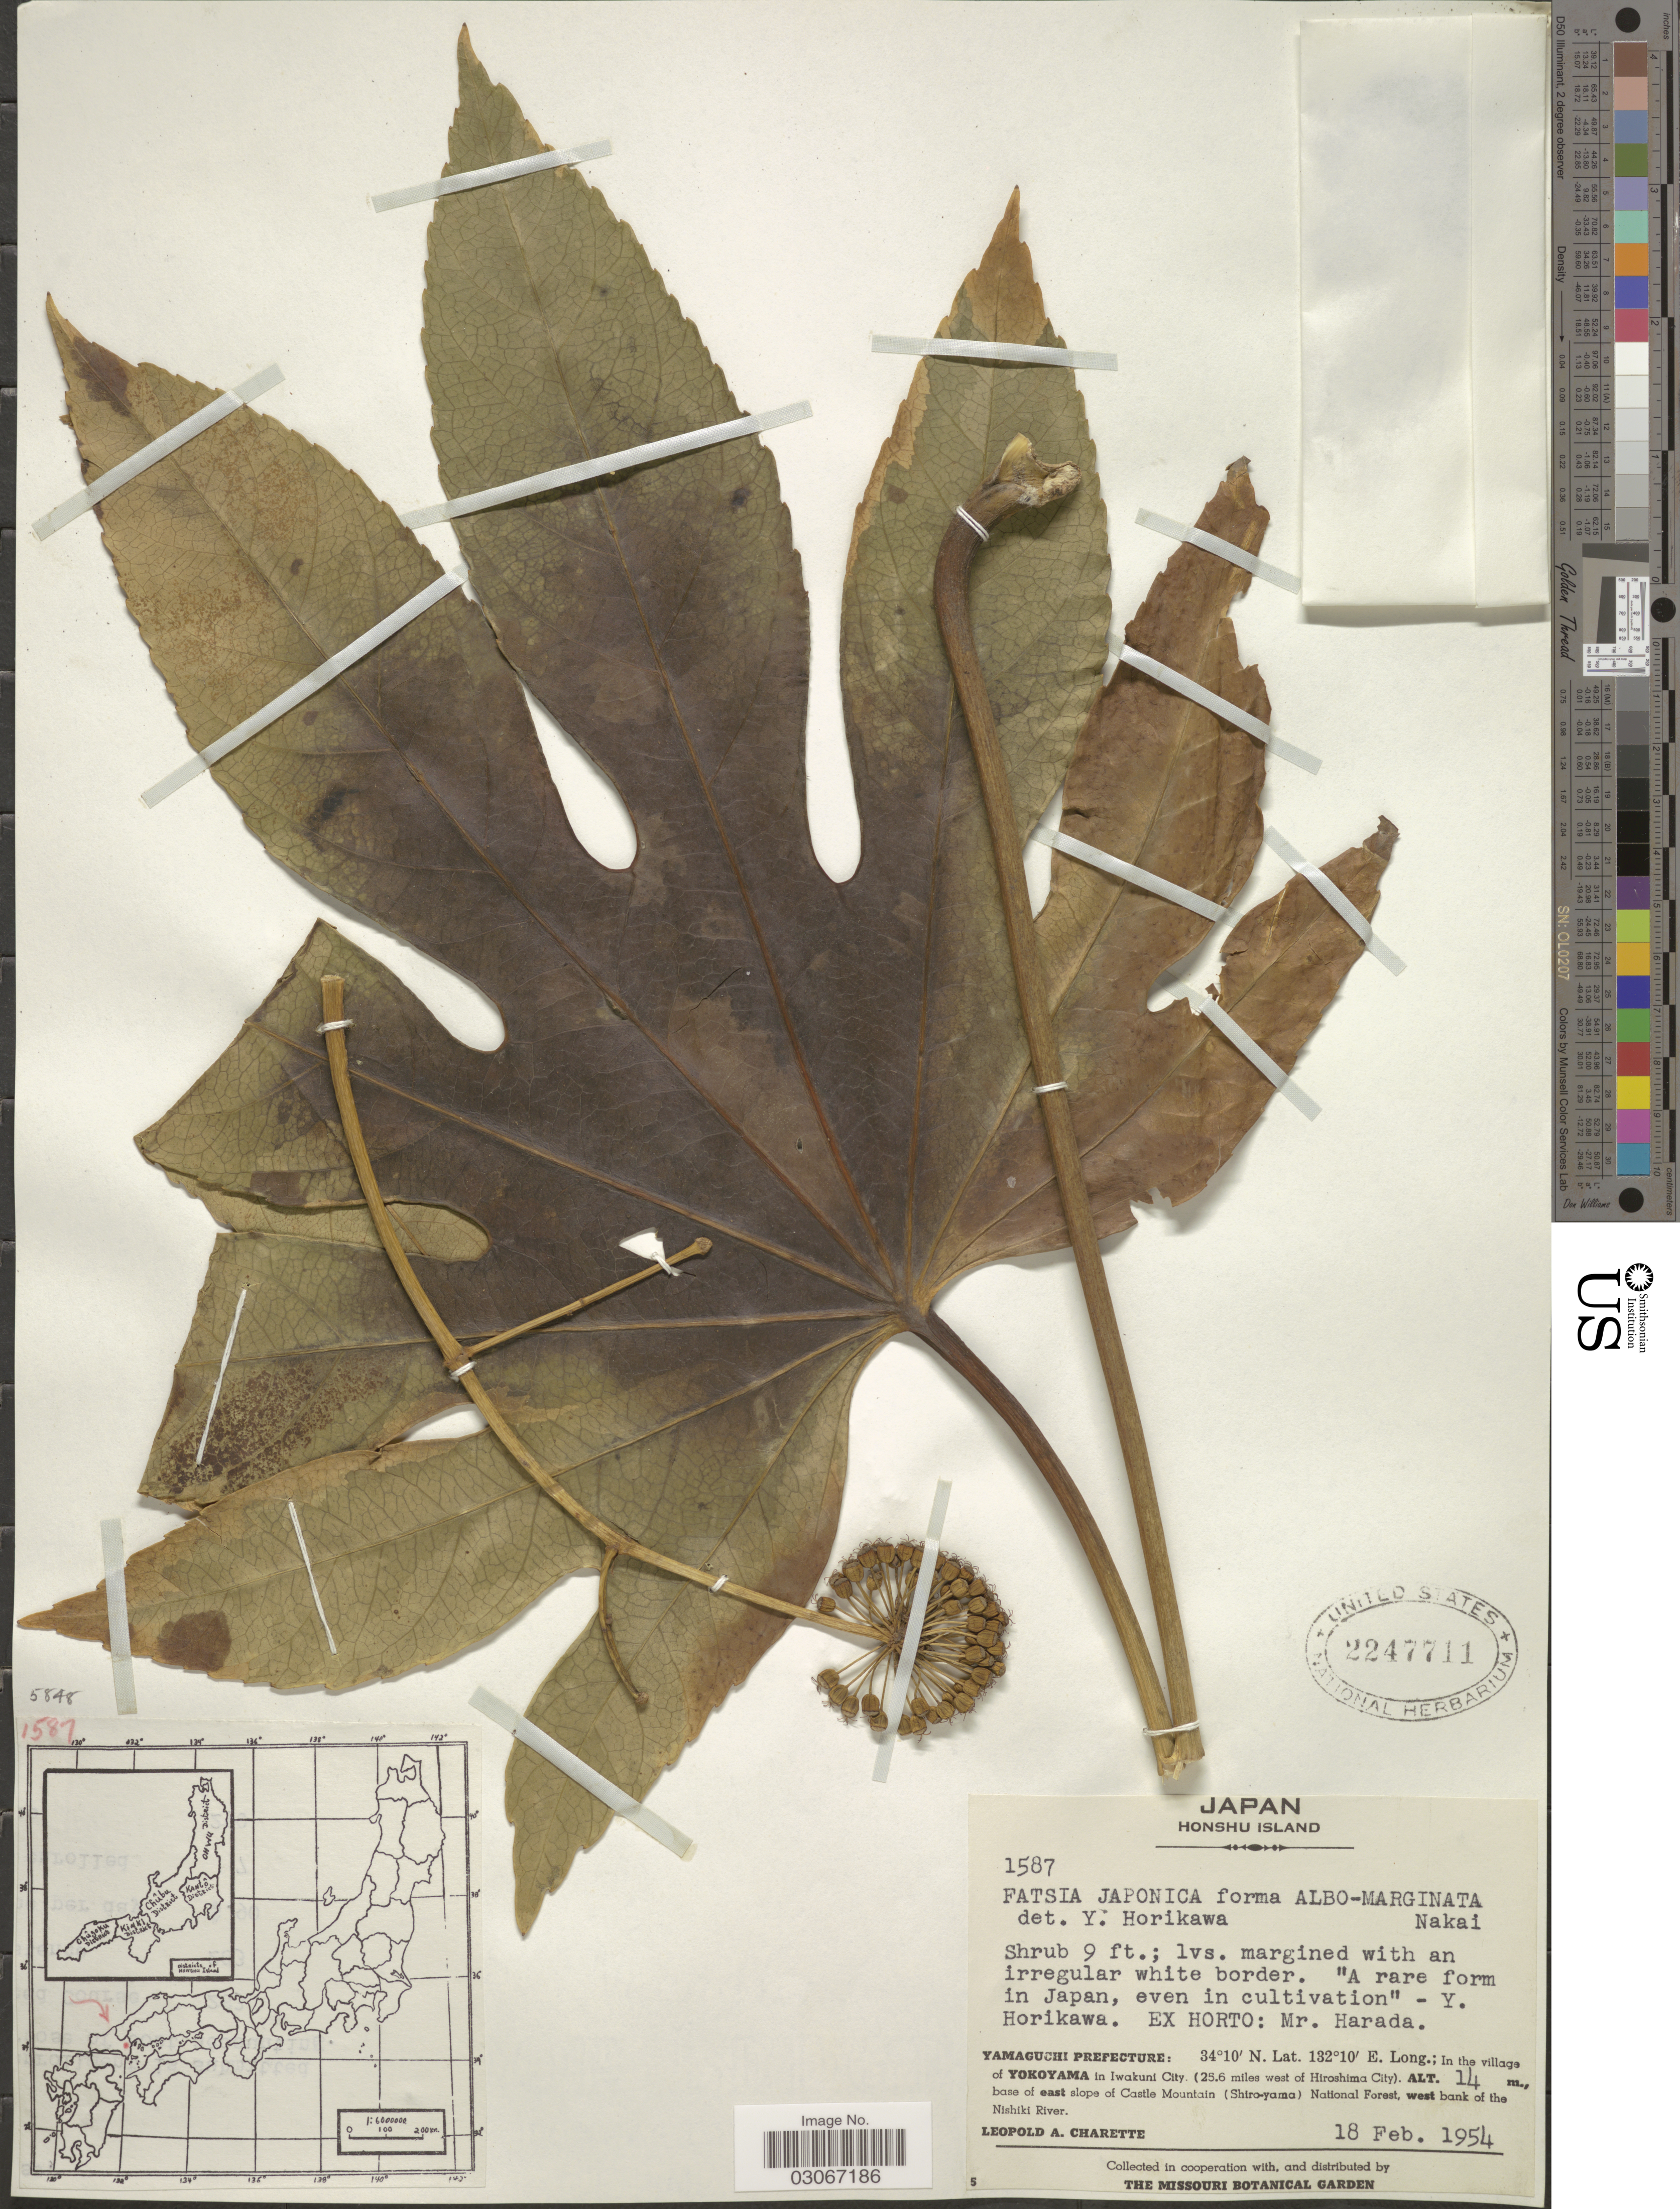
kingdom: Plantae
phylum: Tracheophyta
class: Magnoliopsida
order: Apiales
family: Araliaceae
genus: Fatsia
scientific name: Fatsia japonica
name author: (Thunb.) Decne. & Planch.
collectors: L. A. Charette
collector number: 1587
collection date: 1954-02-18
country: Japan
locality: Honshu Island. Yamaguchi Prefecture: In the village of Yokoyama in Iwakuni City. (25.6 miles west of Hiroshima City), base of east slope of Castle Mountain (Shiro-yama) National Forest, west bank of the Nishiki River.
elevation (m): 14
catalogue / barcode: US 2247711